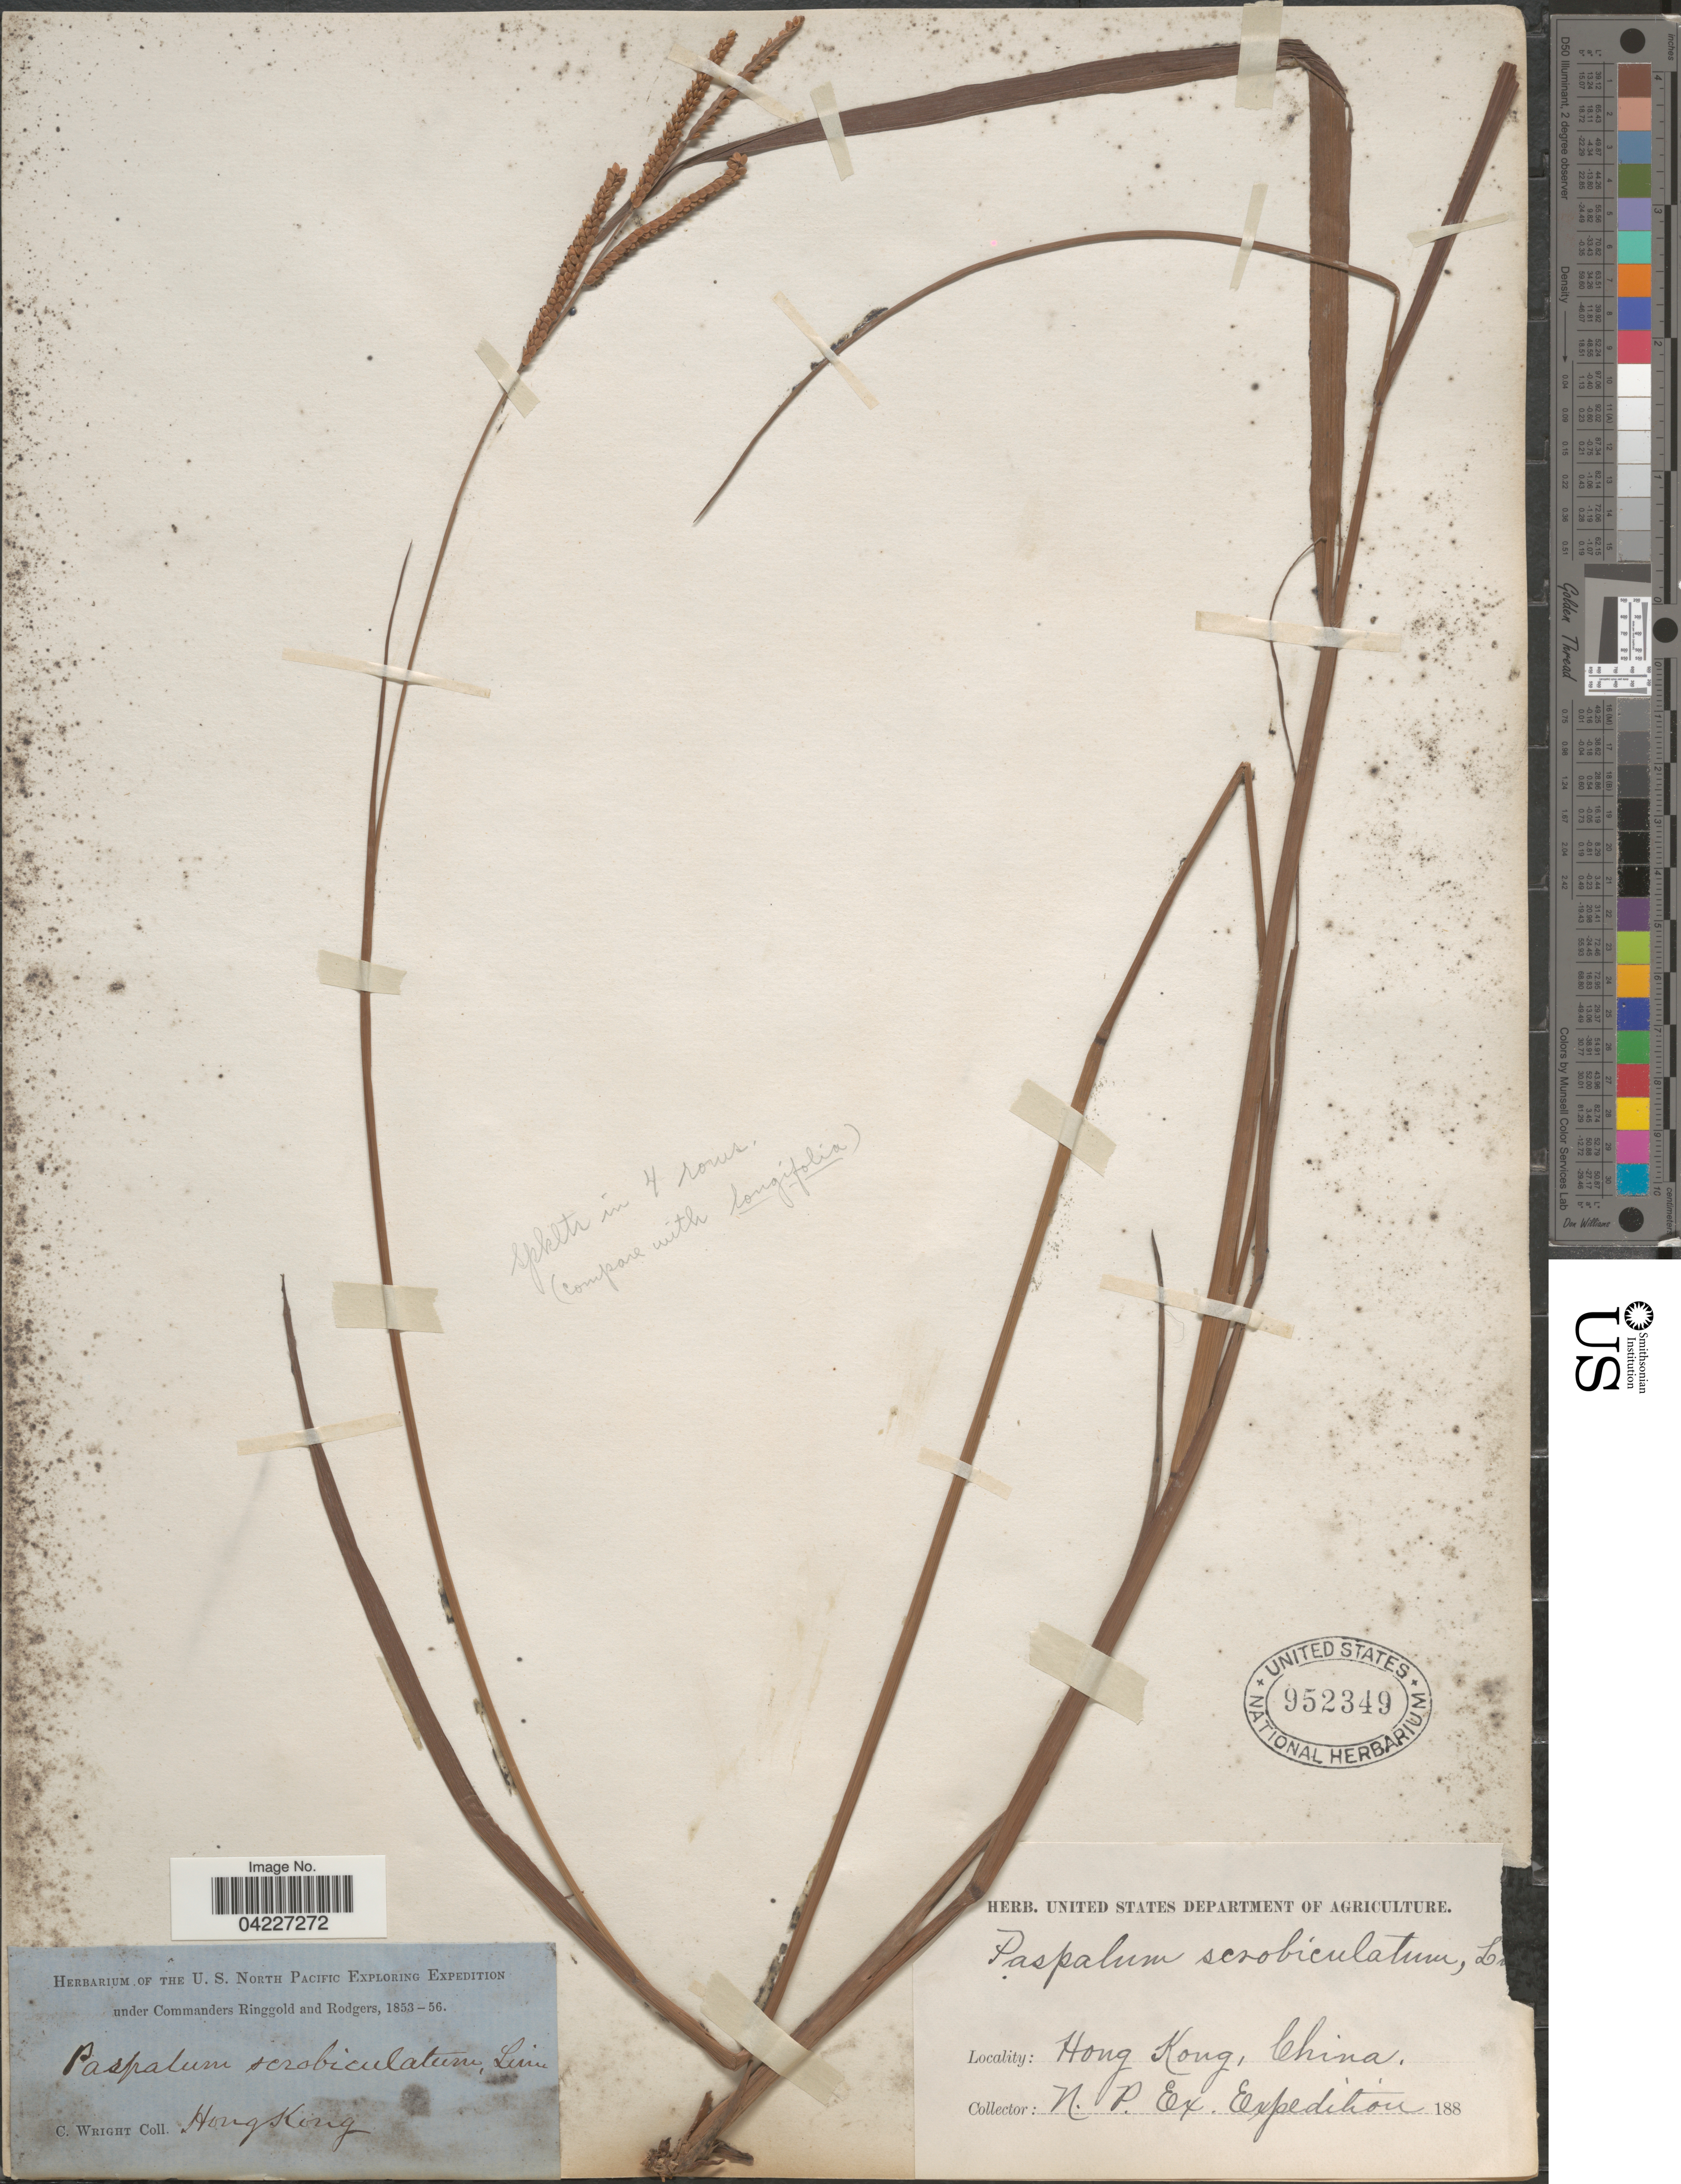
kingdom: Plantae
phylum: Tracheophyta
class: Liliopsida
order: Poales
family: Poaceae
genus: Paspalum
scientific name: Paspalum orbiculare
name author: G. Forst.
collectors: C. Wright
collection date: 1853/1856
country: China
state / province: Hong Kong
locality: The U. S. North Pacific Exploring Expedition. Hong Kong. N. P. Ex. Expedition.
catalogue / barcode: US 952349